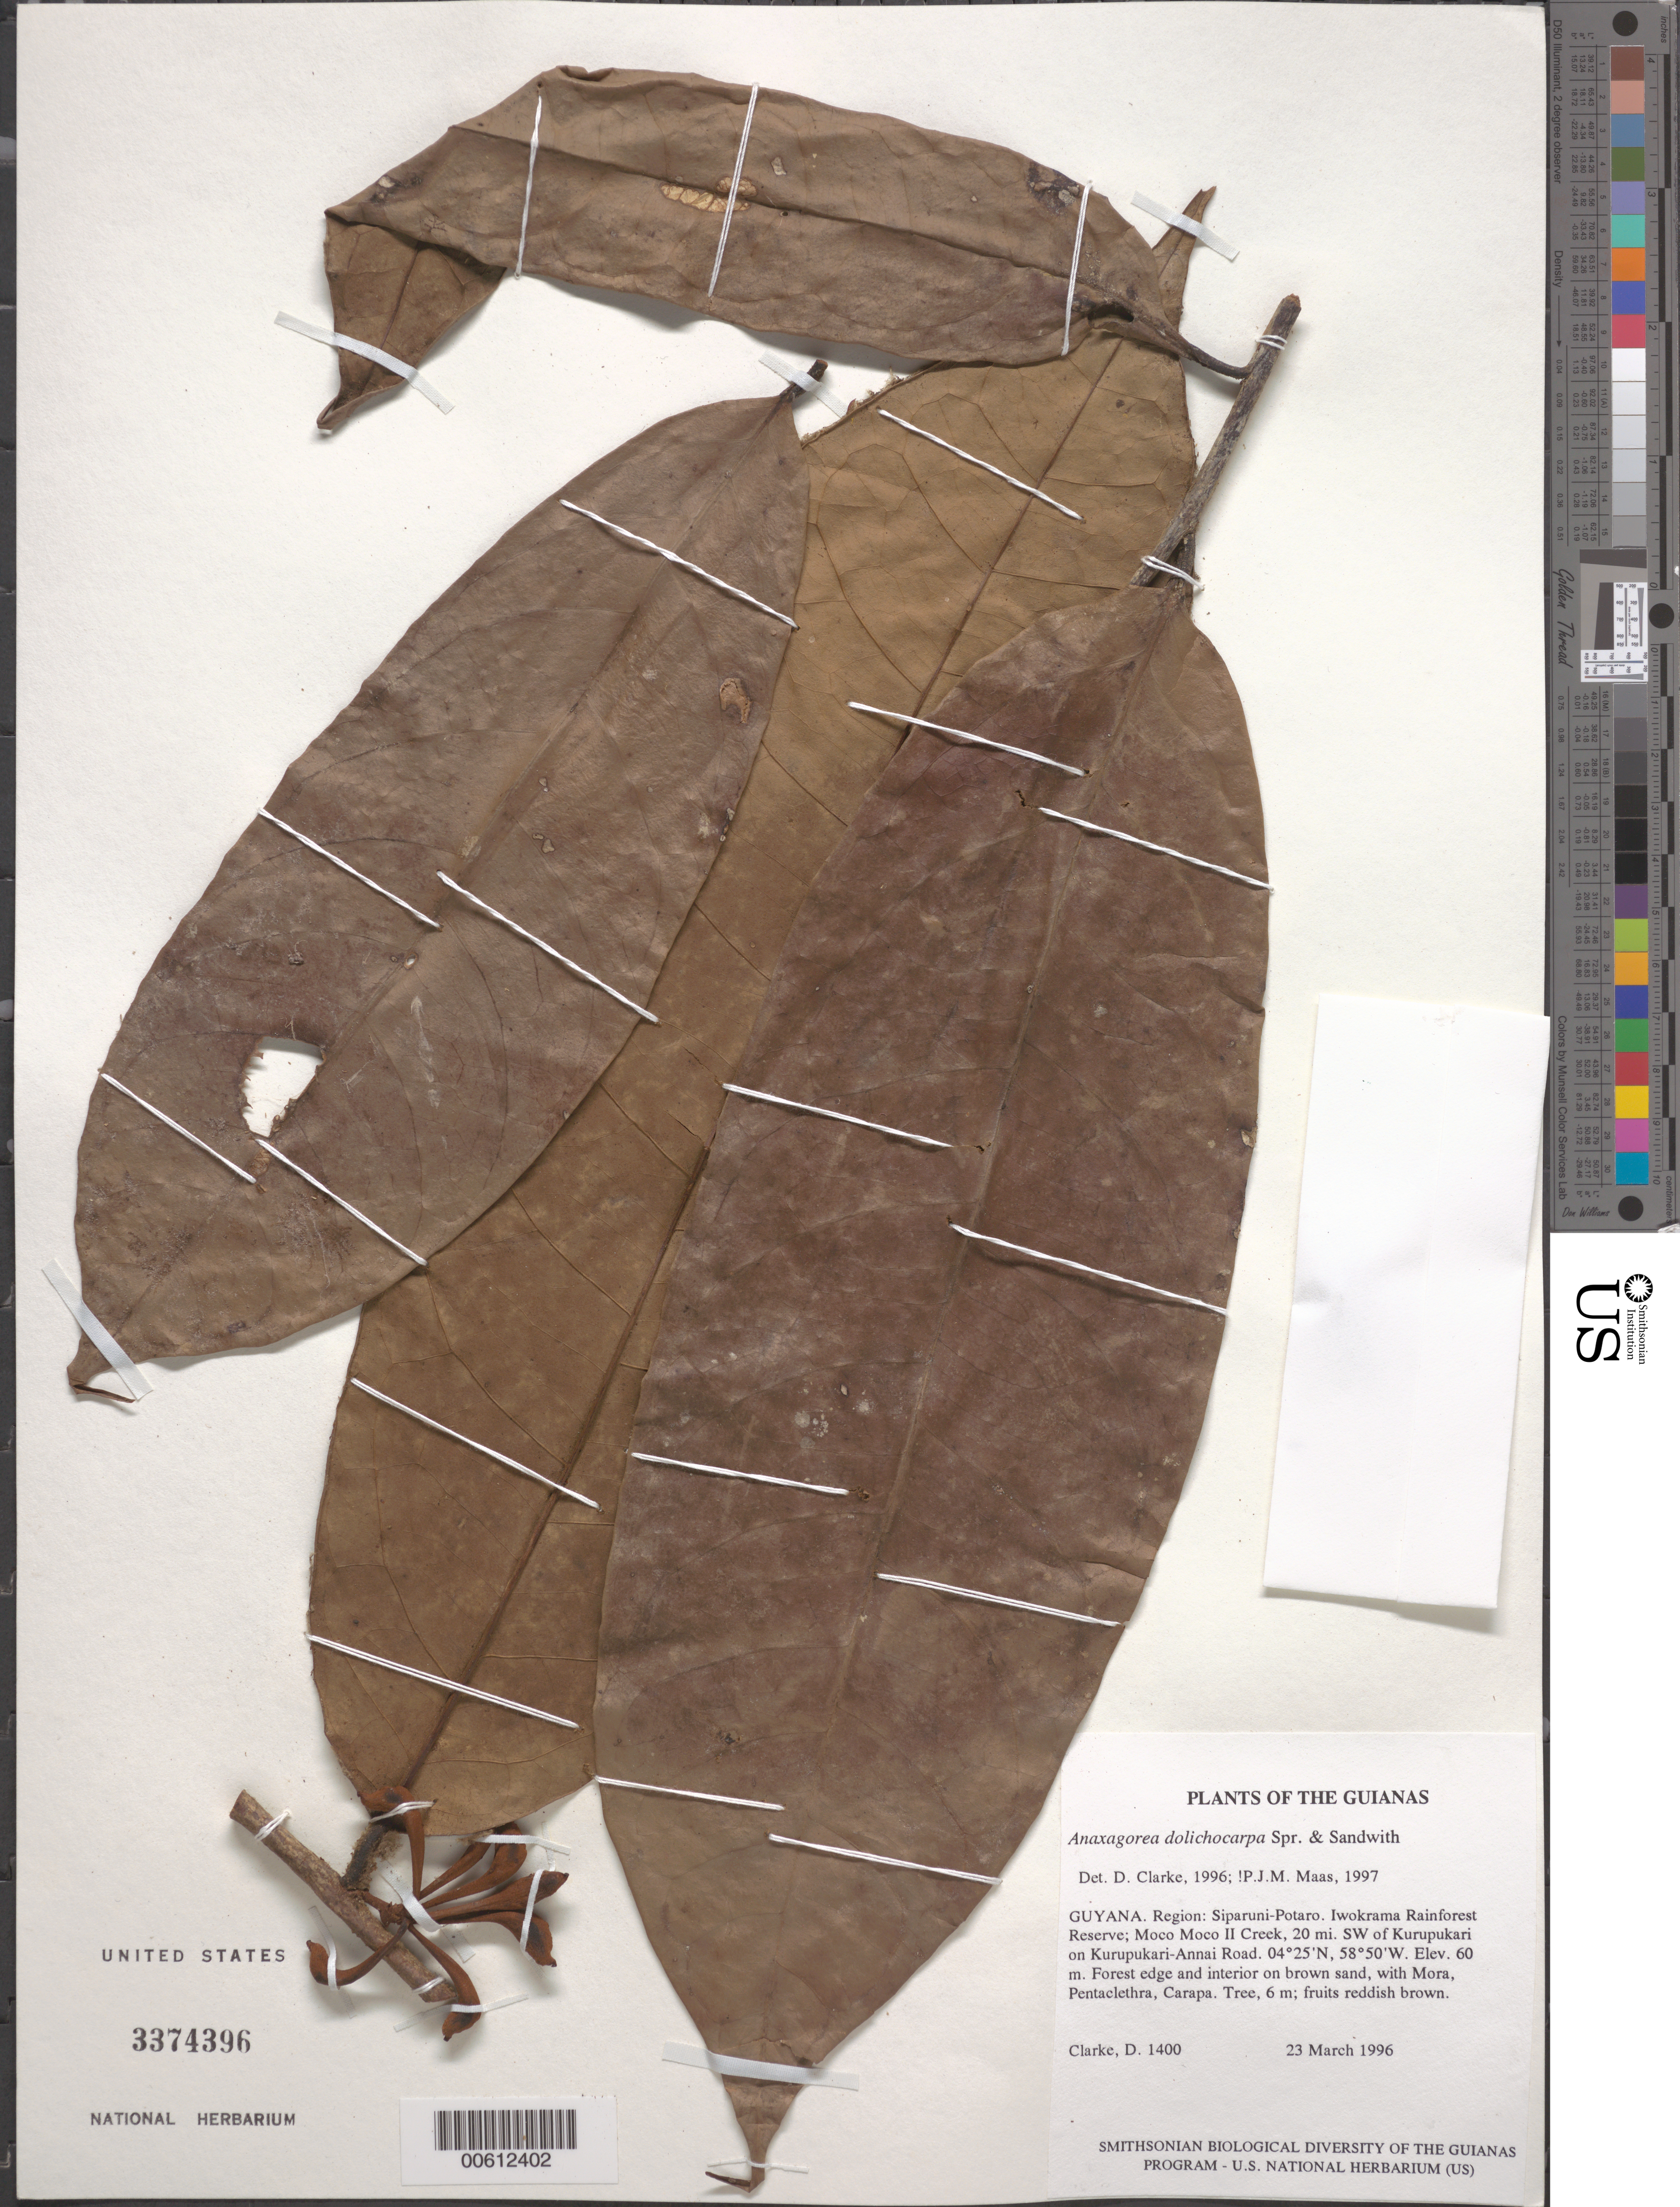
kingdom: Plantae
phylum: Tracheophyta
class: Magnoliopsida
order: Magnoliales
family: Annonaceae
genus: Anaxagorea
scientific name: Anaxagorea dolichocarpa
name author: Sprague & Sandwith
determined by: Maas, Paul J. M.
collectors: H. D. Clarke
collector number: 1400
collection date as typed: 23 March 1996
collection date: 1996-03-23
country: Guyana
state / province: Potaro-Siparuni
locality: Iwokrama Rainforest Reserve; Moco Moco II Creek, 20 mi. SW of Kurupukari on Kurupukari-Annai Road, near camp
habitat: Forest edge and interior on brown sand, with Mora, Pentaclethra, Carapa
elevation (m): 60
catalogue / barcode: US 3374396